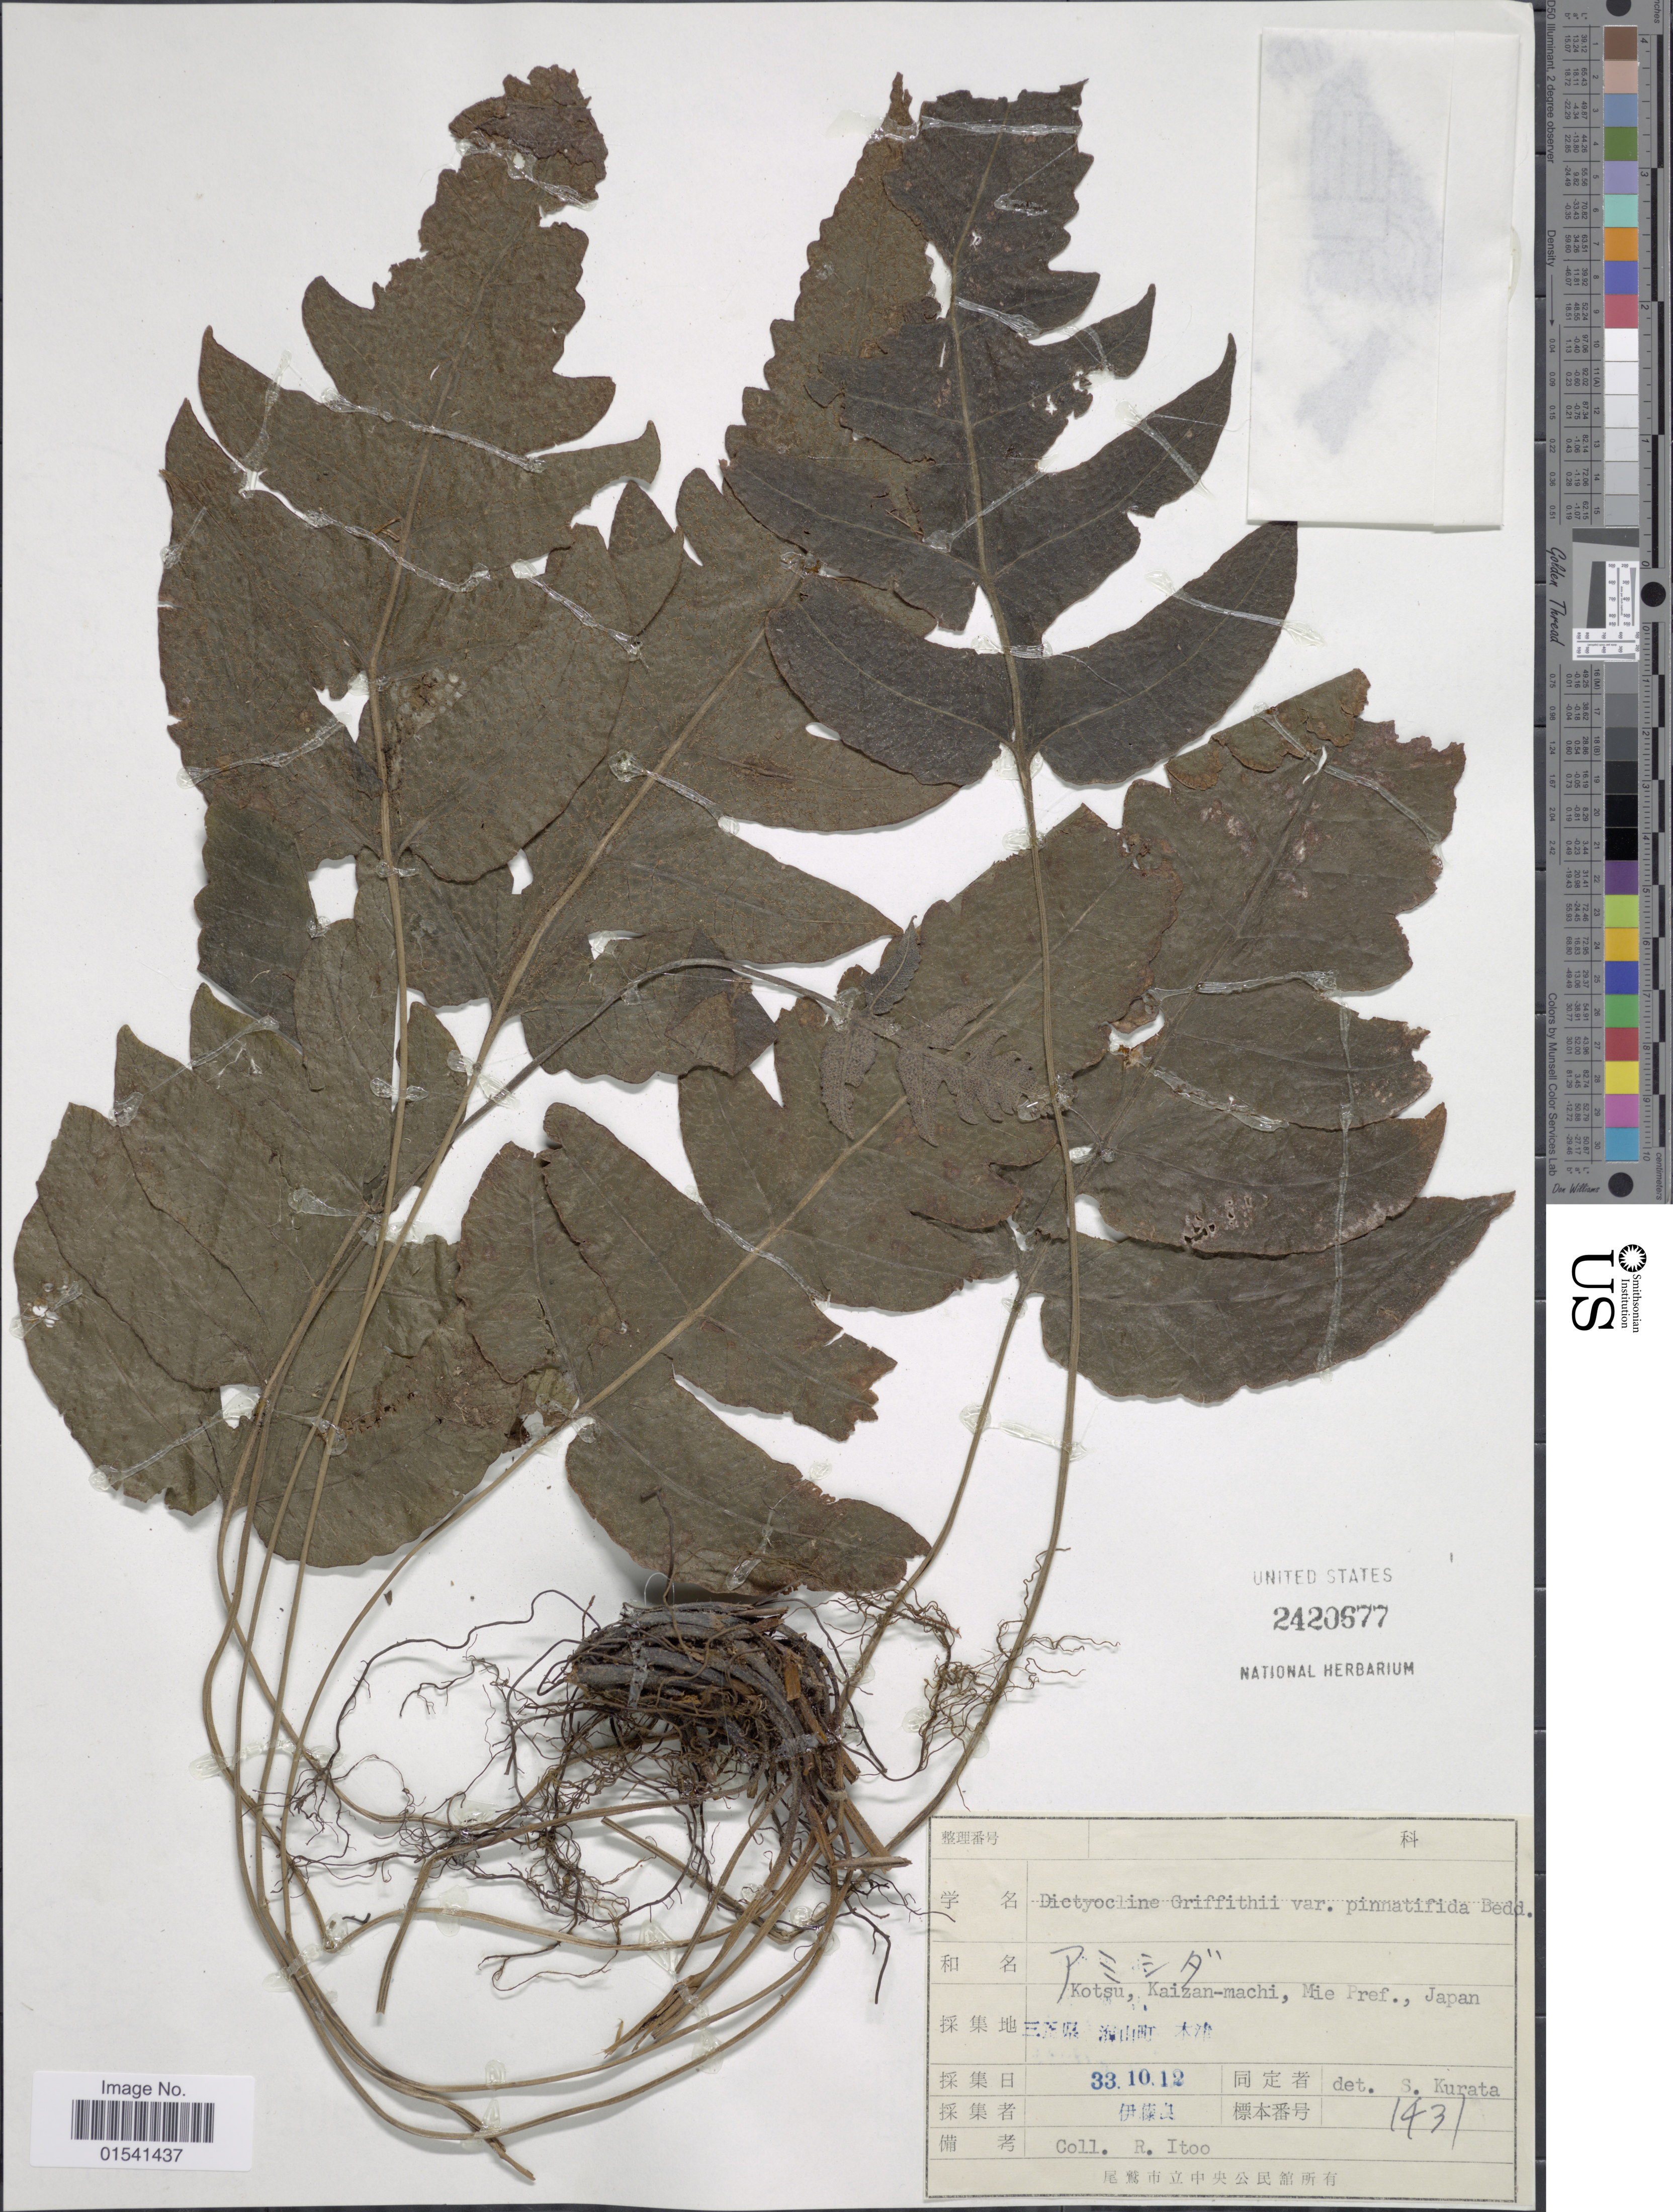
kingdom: Plantae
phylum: Tracheophyta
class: Polypodiopsida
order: Polypodiales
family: Thelypteridaceae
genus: Stegnogramma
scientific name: Stegnogramma griffithii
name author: (T. Moore) K. Iwats.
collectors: R. Ito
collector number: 1431?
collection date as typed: Transcribed d/m/y: 12/10/33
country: Japan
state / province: Mie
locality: Kotsu, kaizan-machi, Mie Pref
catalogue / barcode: US 2420677